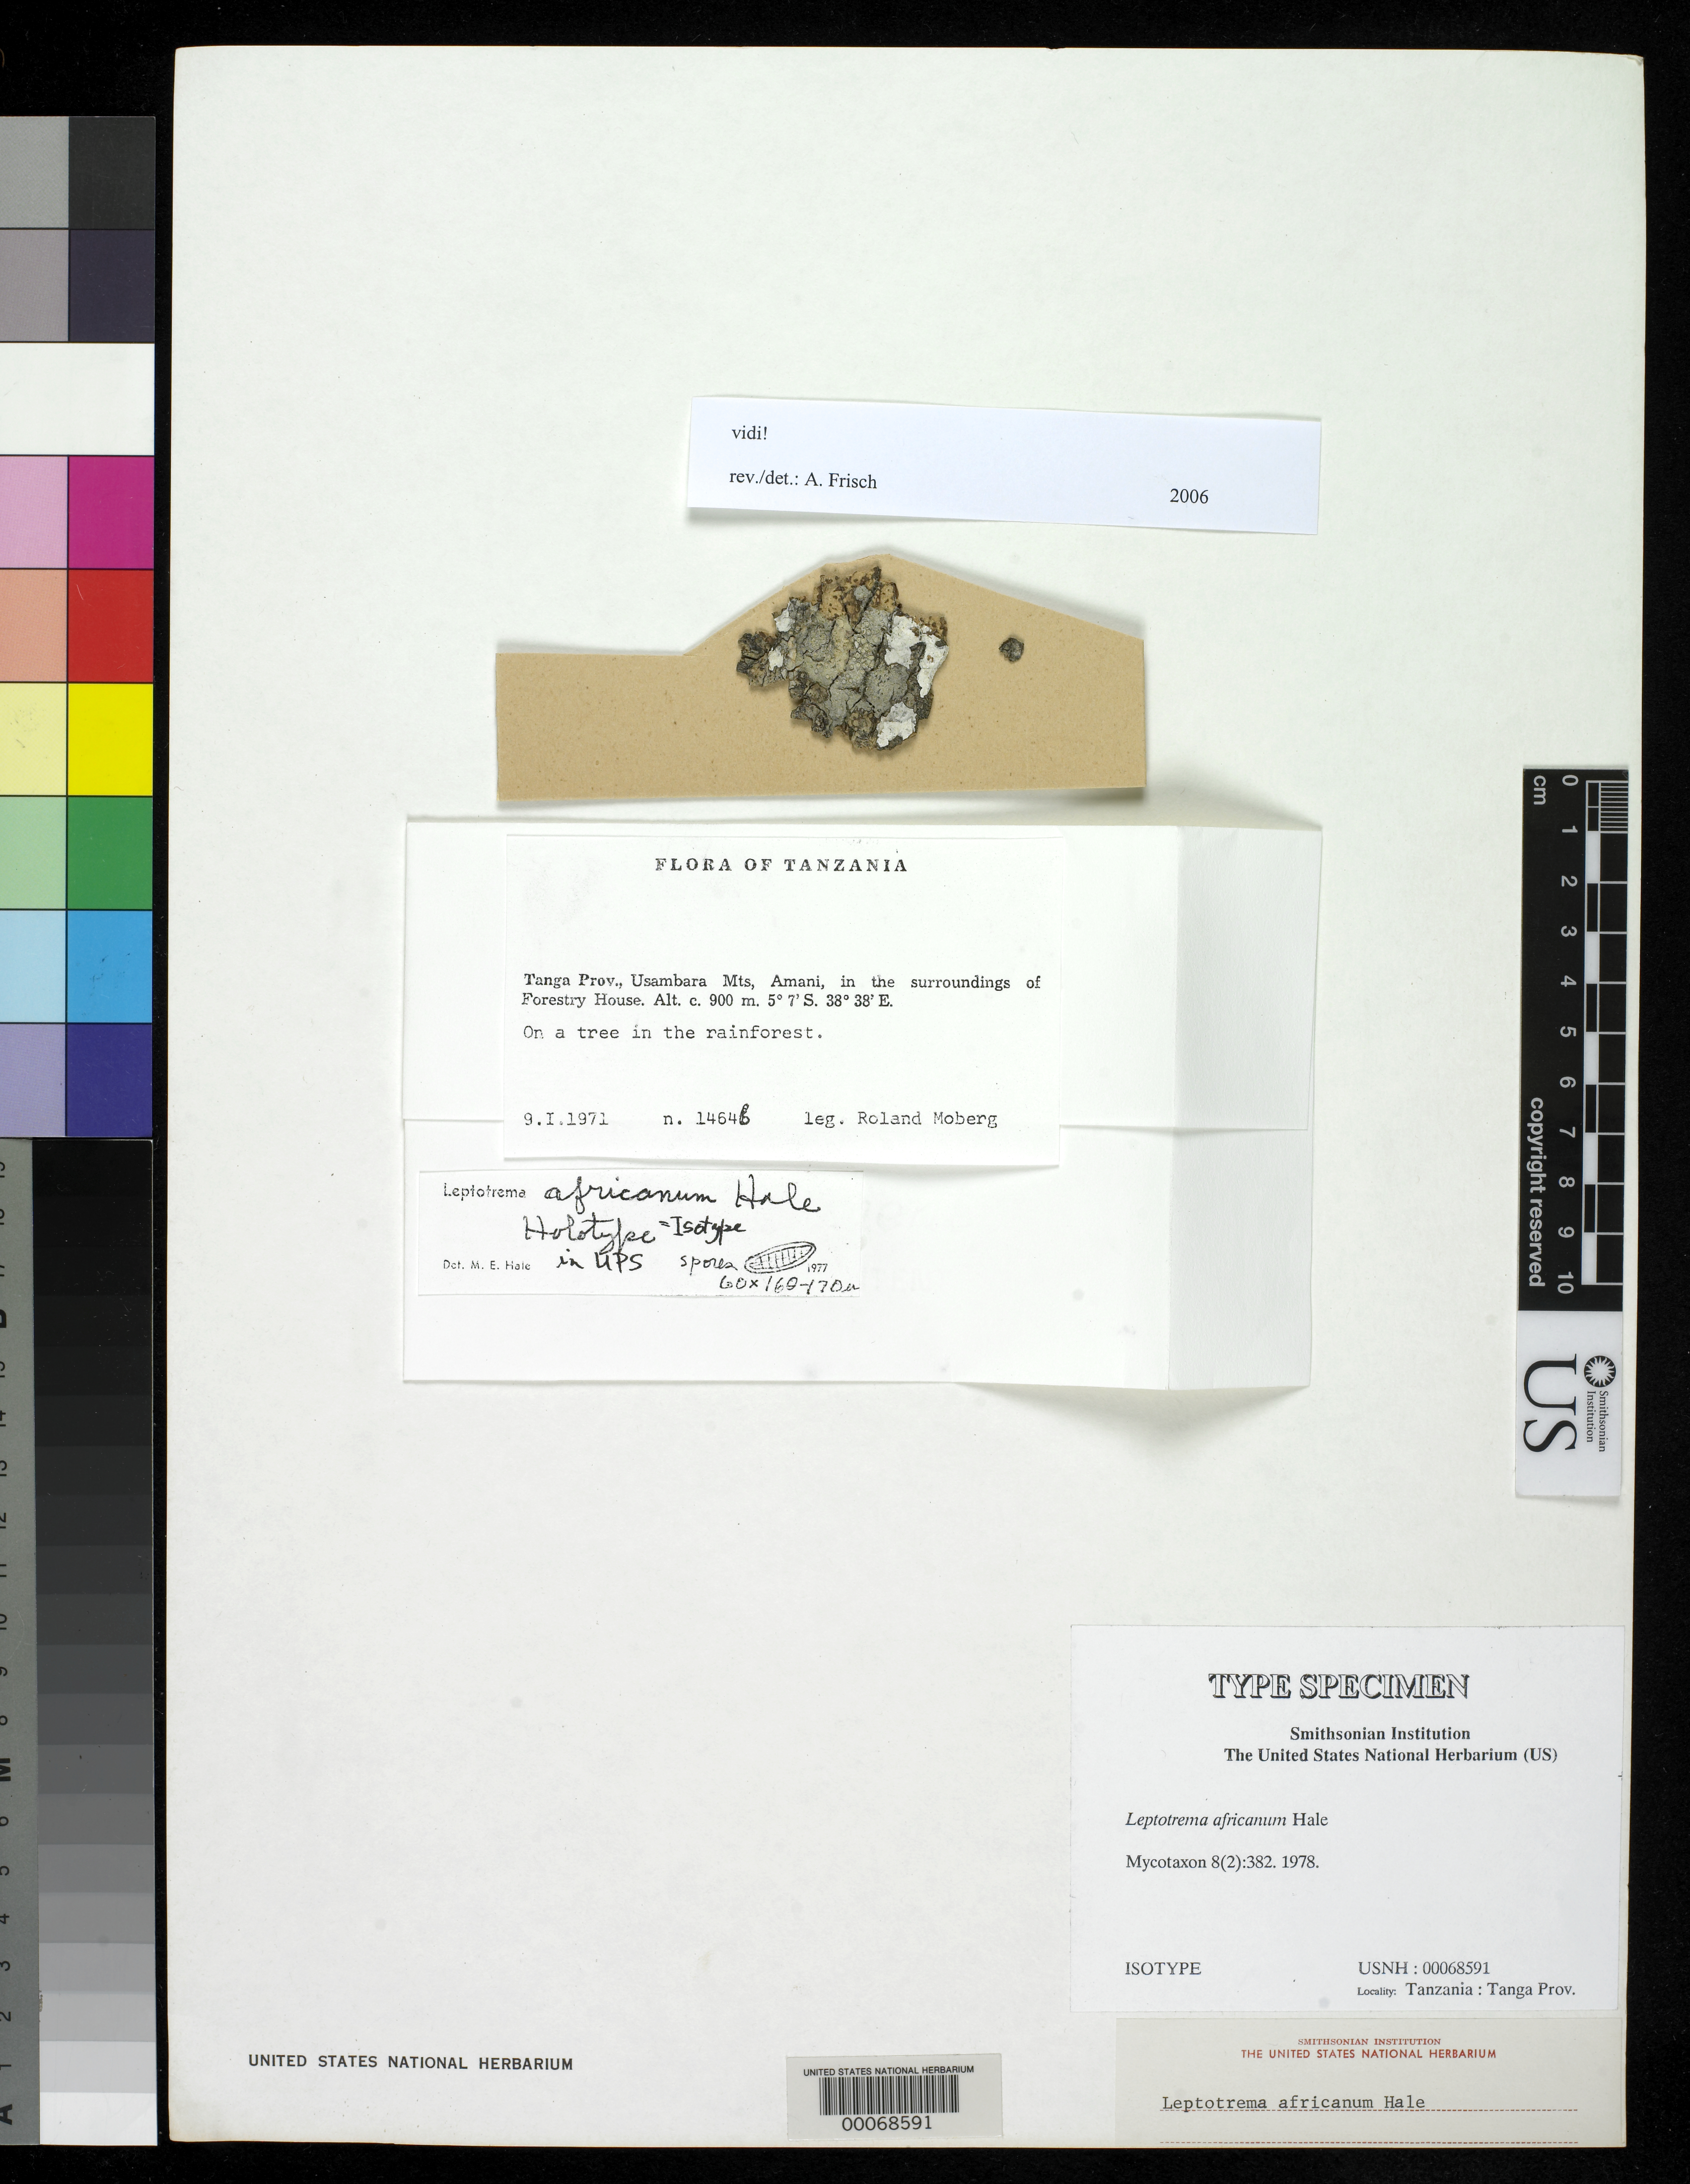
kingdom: Fungi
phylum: Ascomycota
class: Lecanoromycetes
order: Ostropales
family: Graphidaceae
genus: Leptotrema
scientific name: Leptotrema africanum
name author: Hale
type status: Isotype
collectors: J. Moberg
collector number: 1464 b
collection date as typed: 09 Jan 1971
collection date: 1971-01-09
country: Tanzania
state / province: Tanga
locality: Usambara Mts., Amani, forestry house.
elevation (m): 900